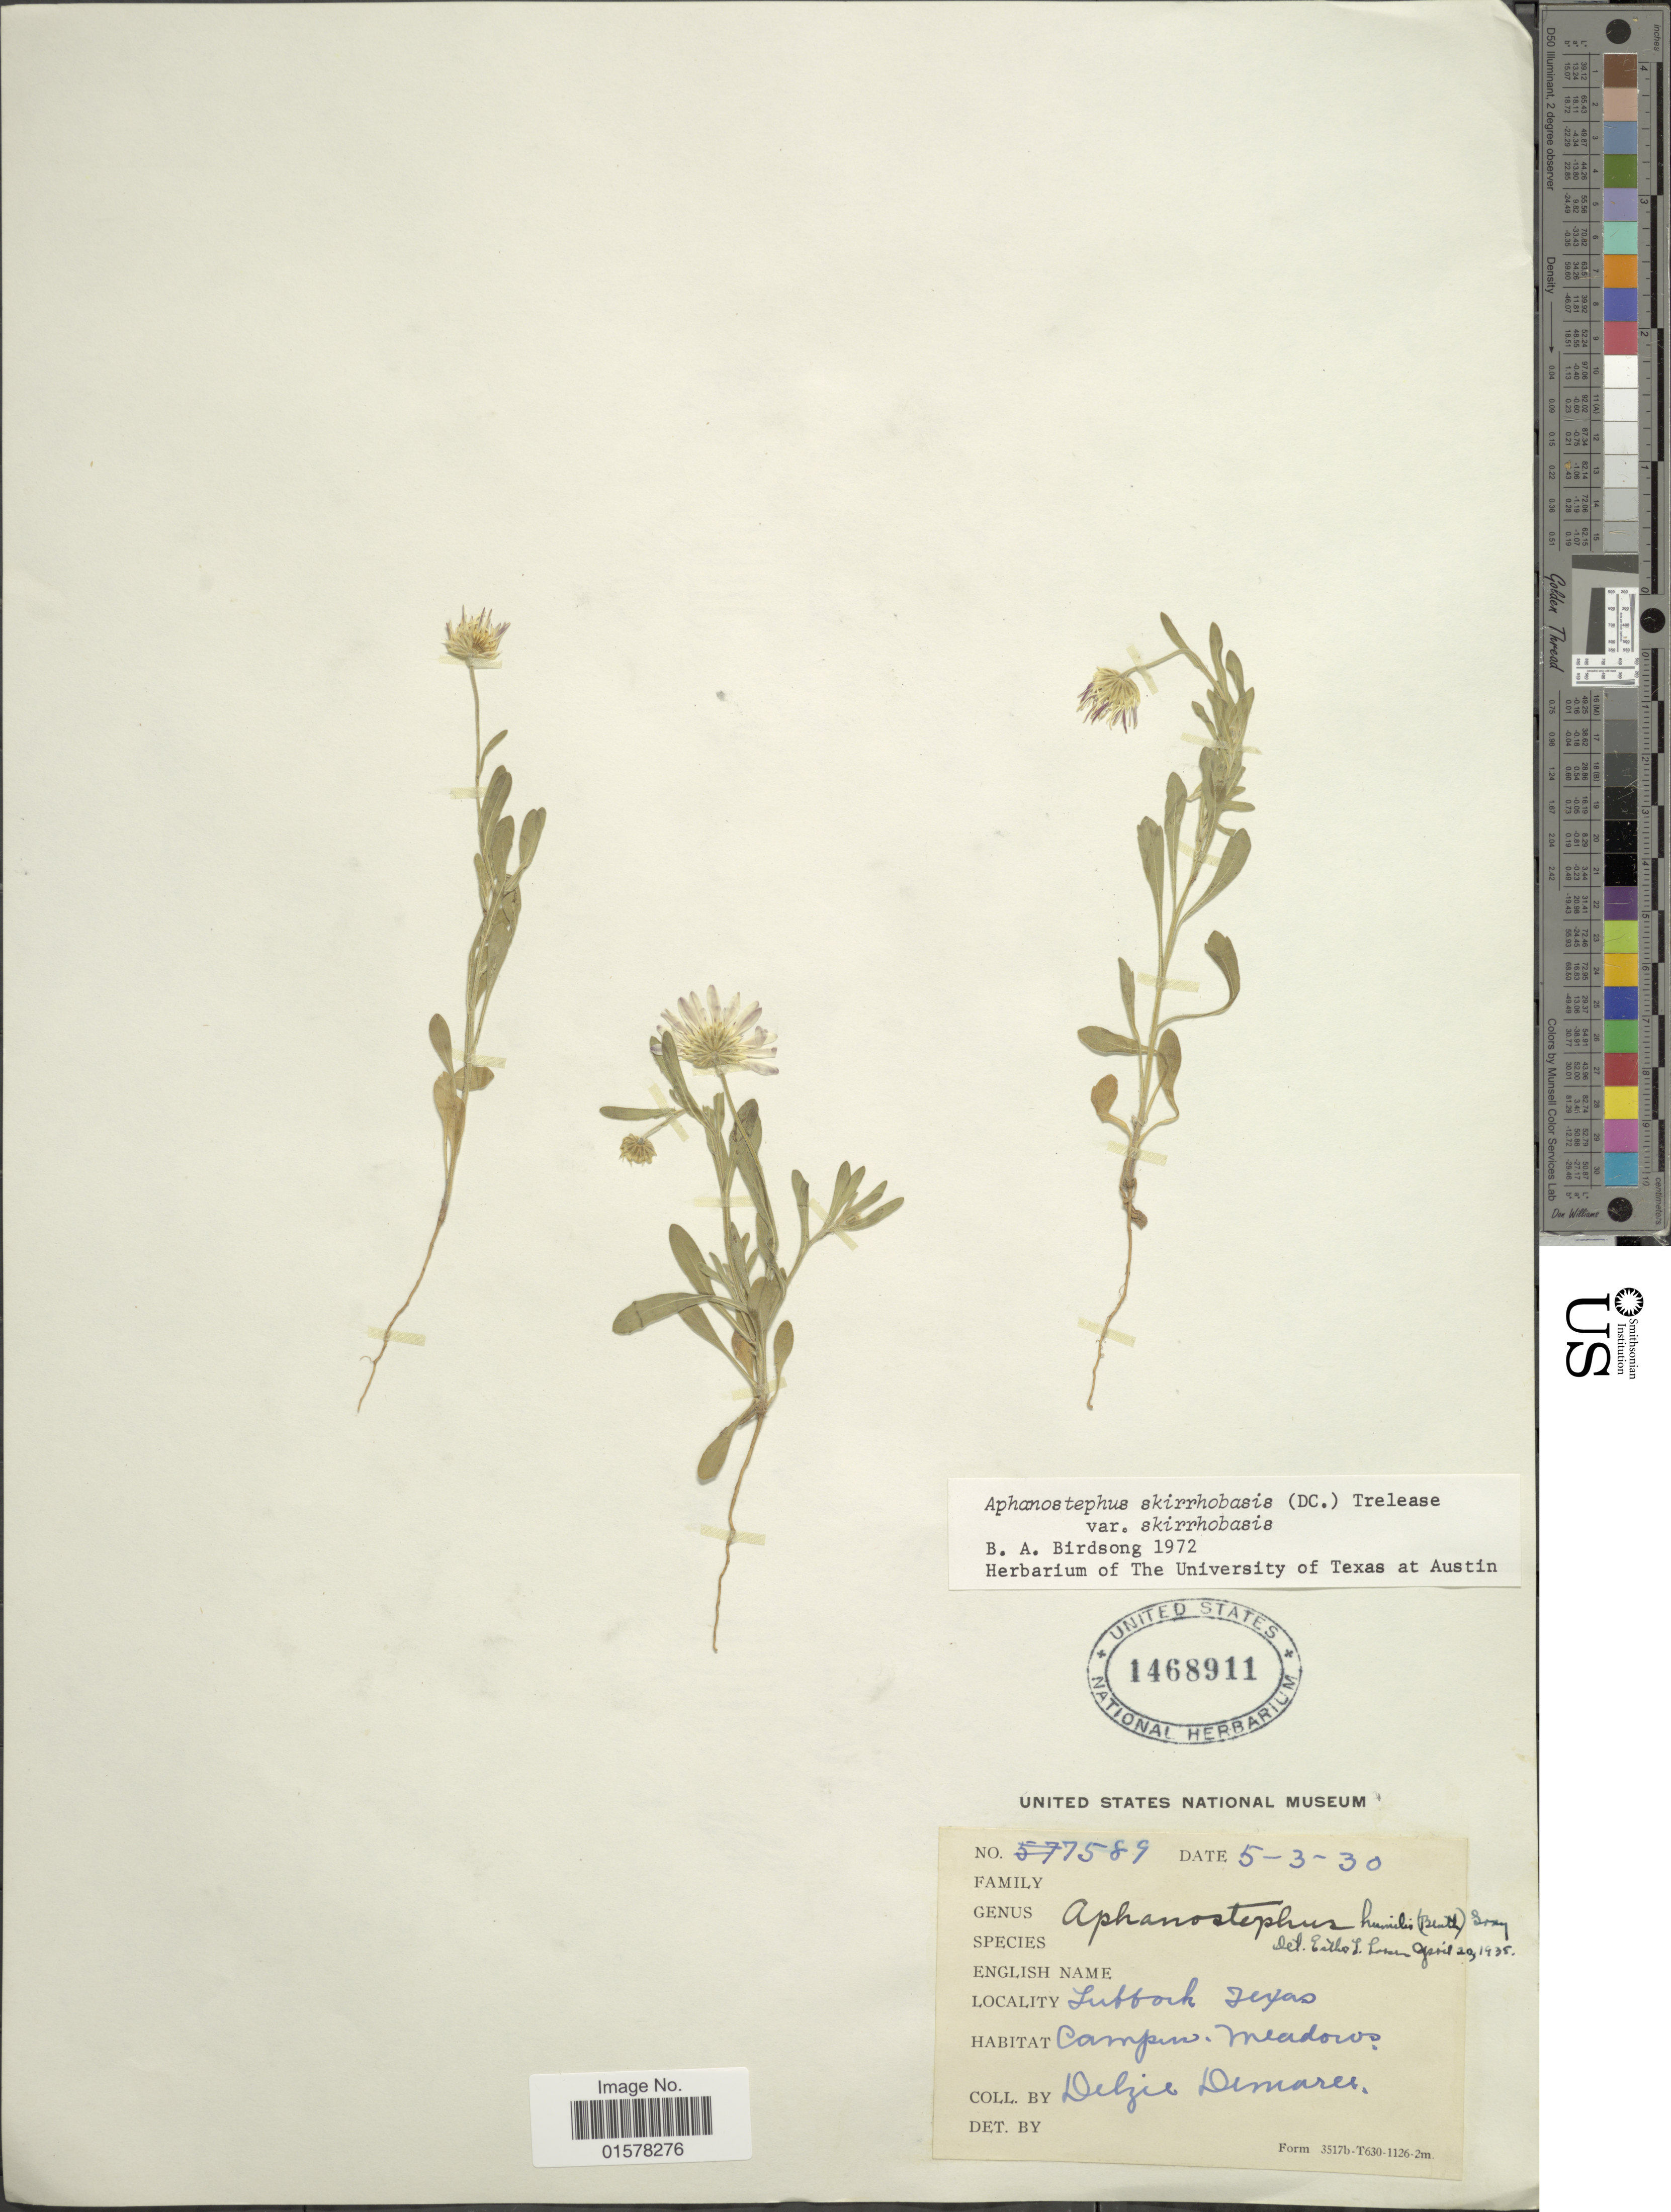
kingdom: Plantae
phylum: Tracheophyta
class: Magnoliopsida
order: Asterales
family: Asteraceae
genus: Aphanostephus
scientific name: Aphanostephus skirrhobasis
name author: (DC.) Trel. ex Coville & Branner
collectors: D. Demaree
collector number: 7589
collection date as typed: Transcribed d/m/y: 3/5/30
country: United States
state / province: Texas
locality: Lubbock Texas. Campin meadows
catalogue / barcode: US 1468911